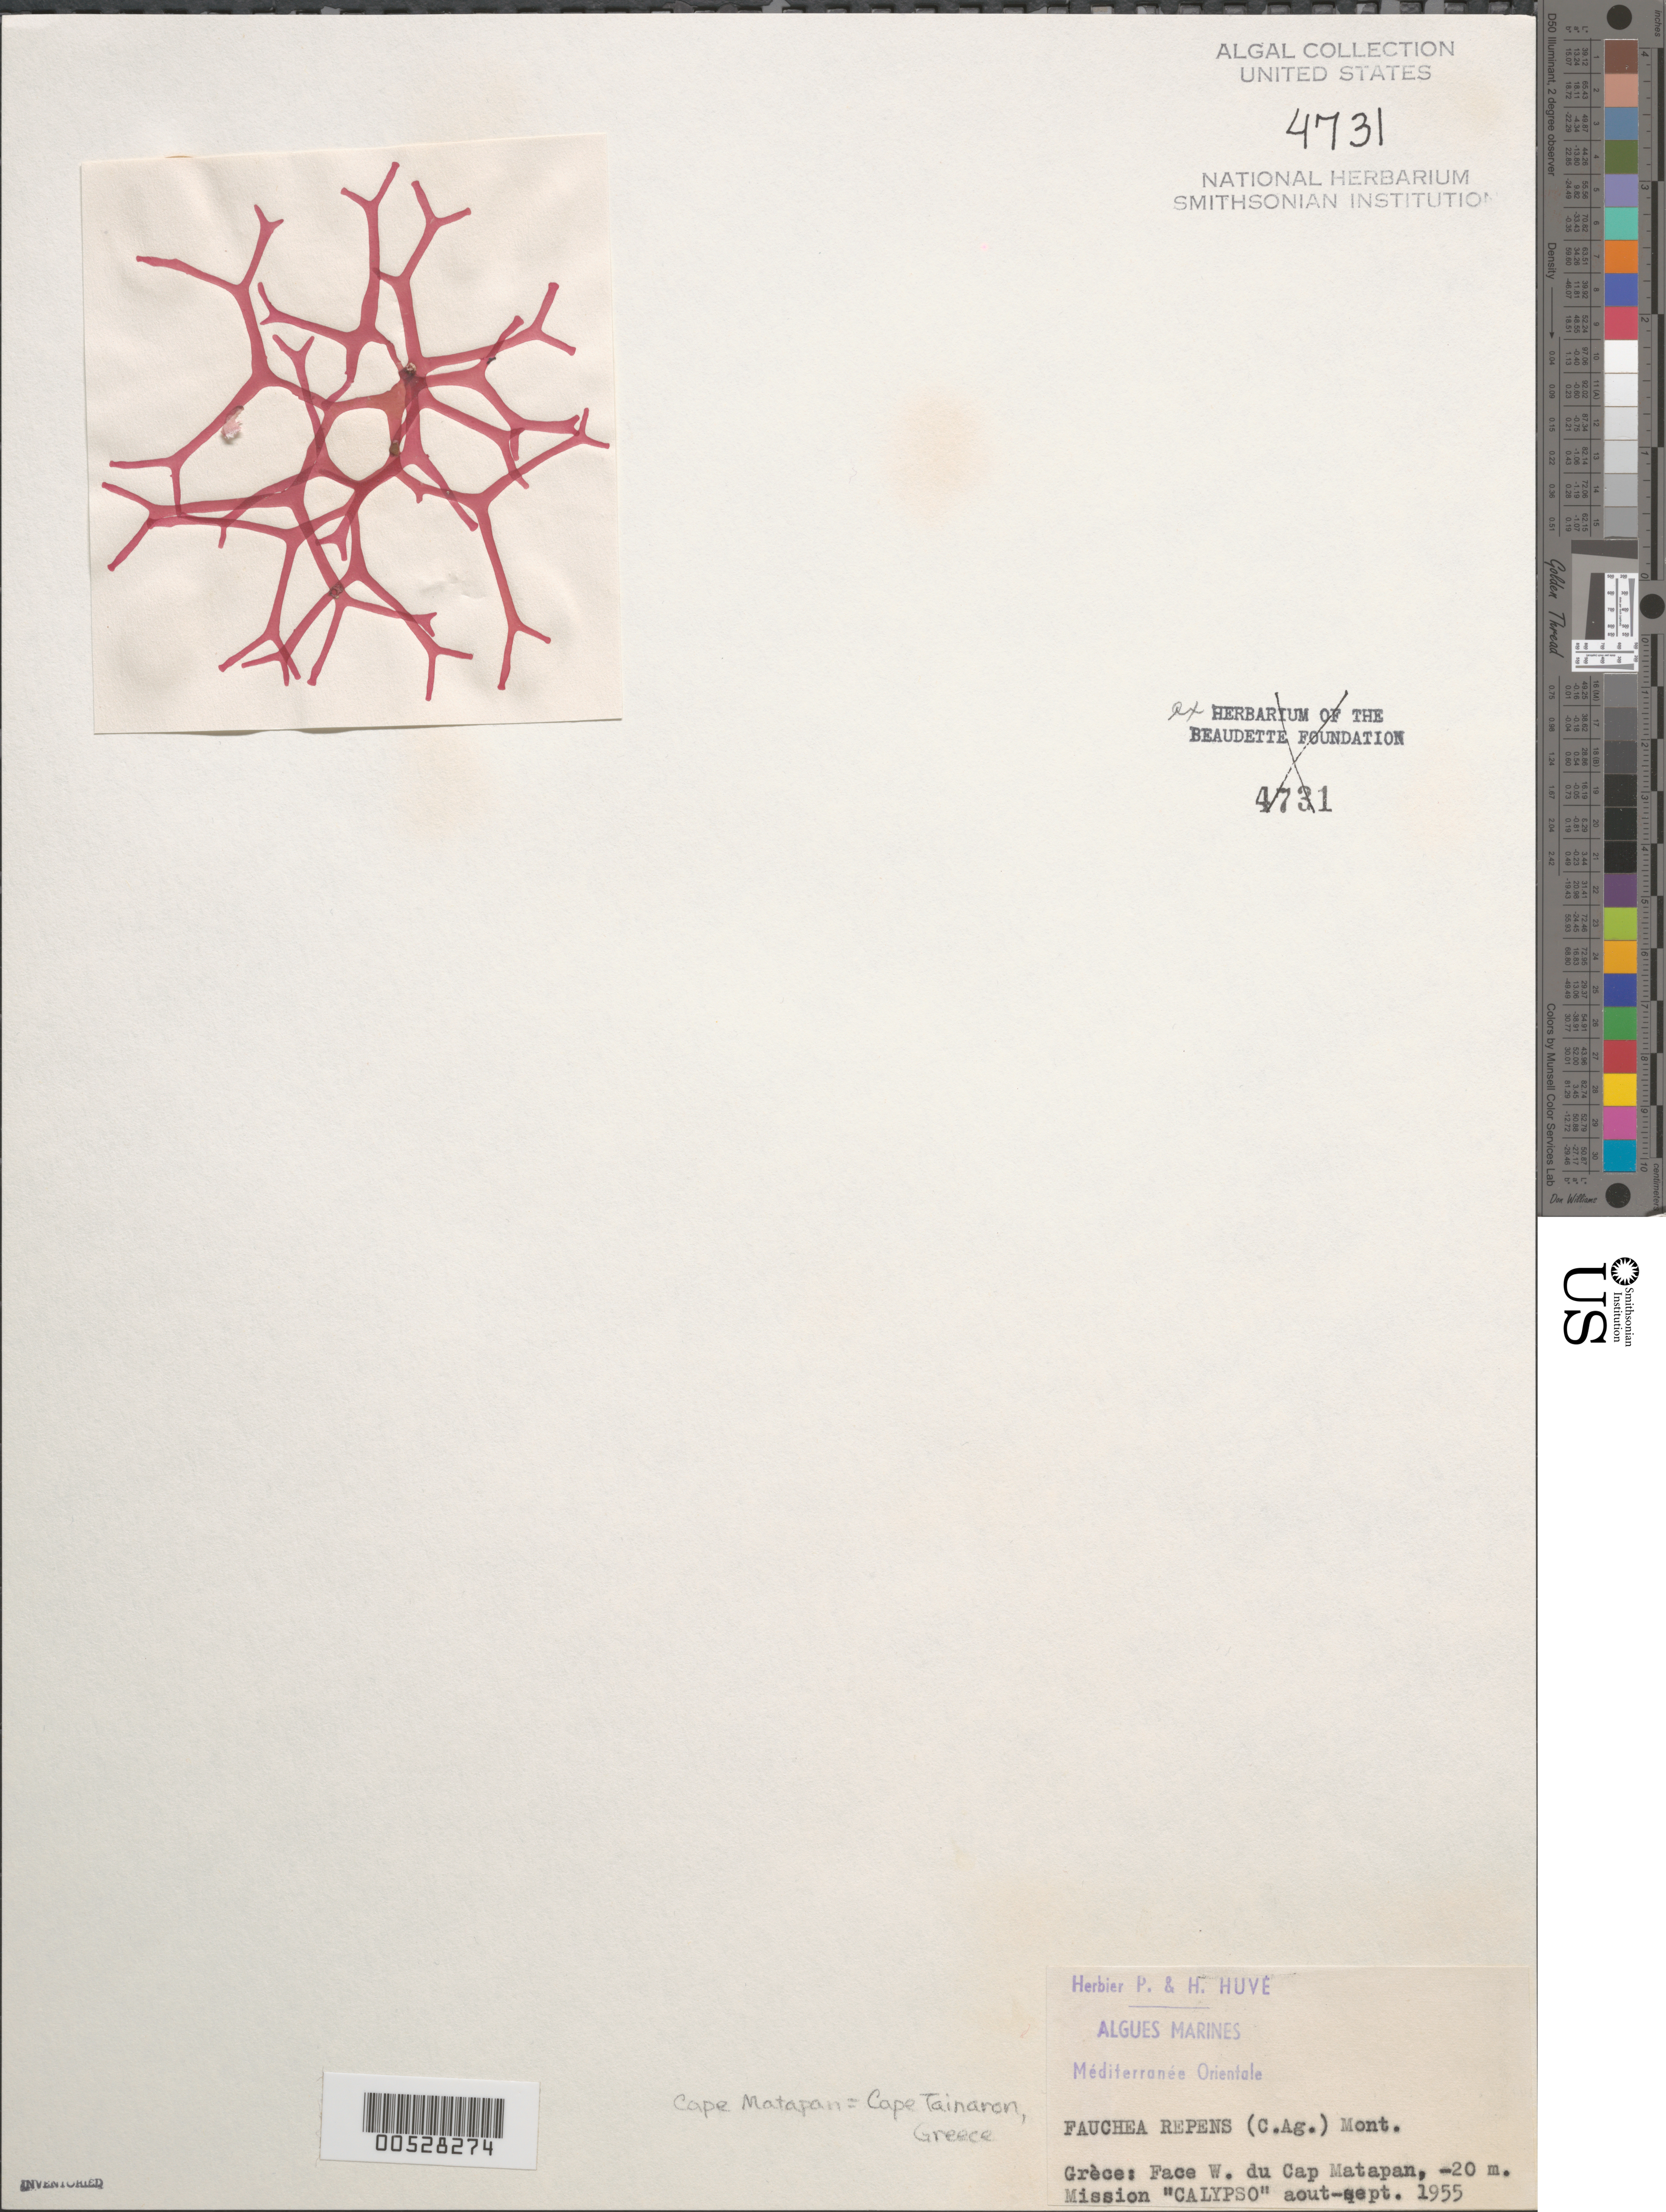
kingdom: Plantae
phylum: Rhodophyta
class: Florideophyceae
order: Rhodymeniales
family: Faucheaceae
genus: Gloiocladia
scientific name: Gloiocladia repens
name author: (C. Agardh) N. Sánchez & Rodríguez-Prieto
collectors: P. Huve & H. Huve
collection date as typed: Aug 1955 TO -- Sep 1955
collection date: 1955-08/1955-09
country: Greece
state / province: Peloponnese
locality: Cape Tainaron (Cap Matapan)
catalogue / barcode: US 4731